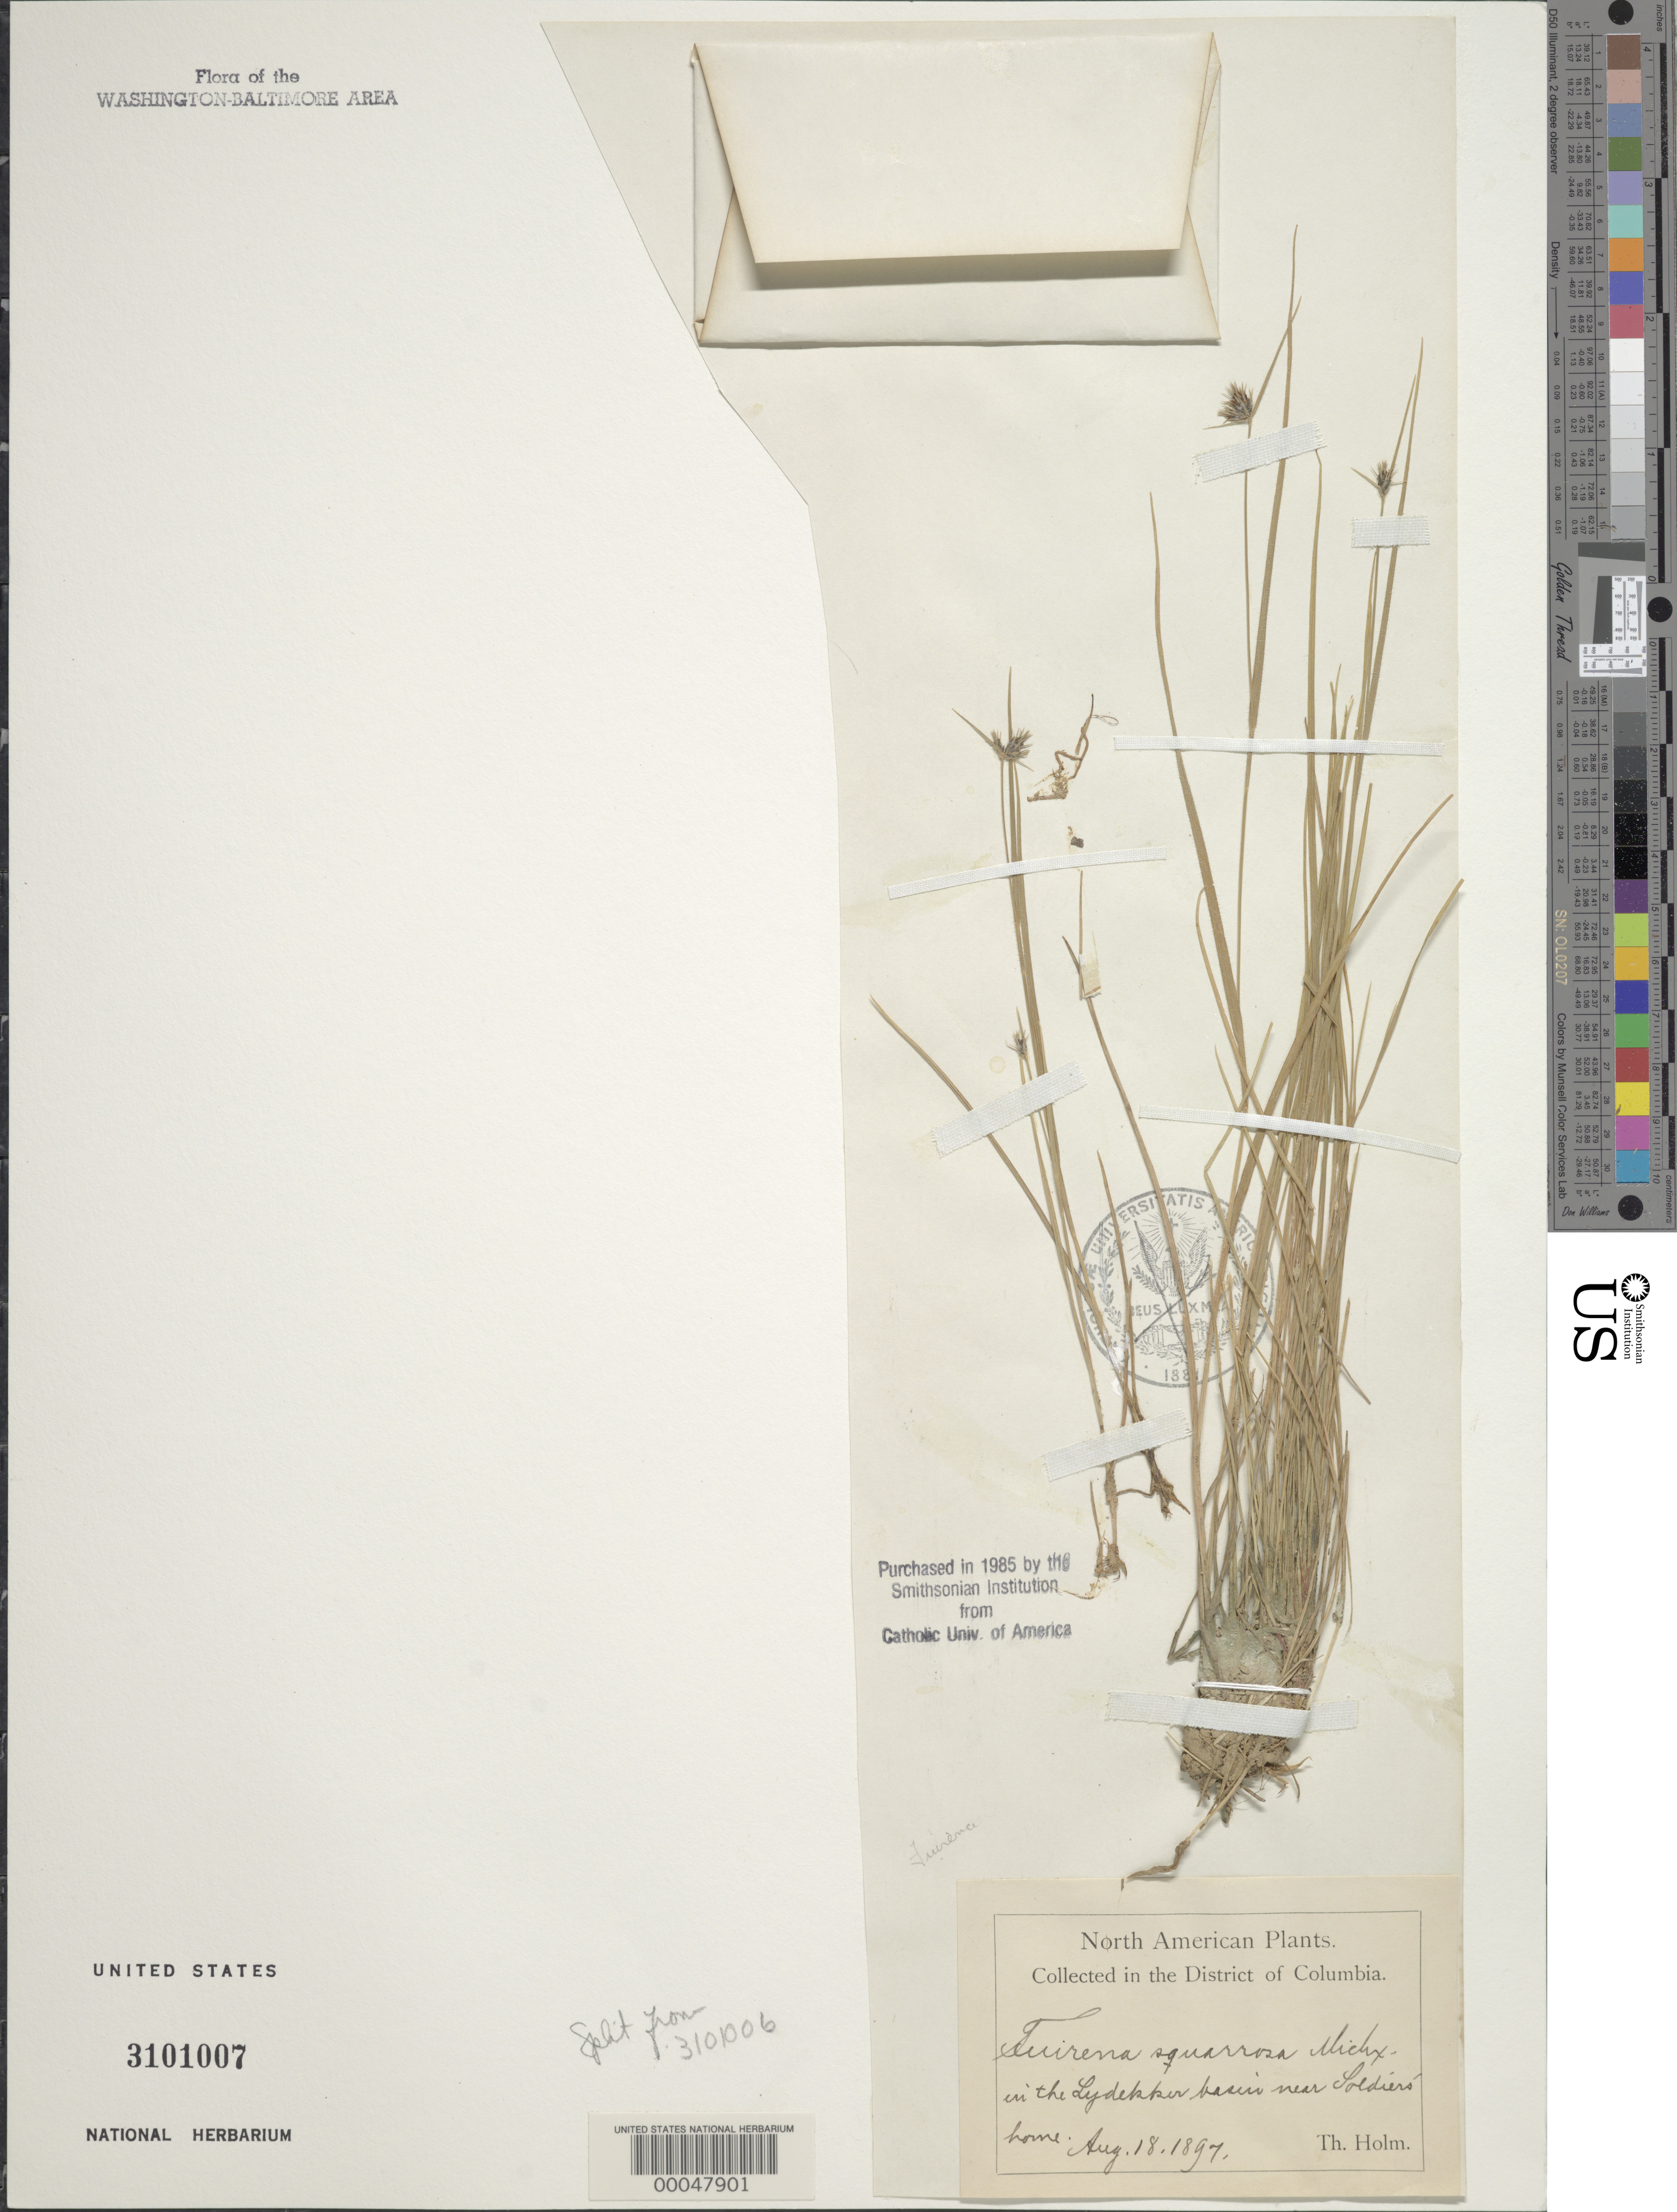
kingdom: Plantae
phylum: Tracheophyta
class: Liliopsida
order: Poales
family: Cyperaceae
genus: Fuirena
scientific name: Fuirena squarrosa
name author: Michx.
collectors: T. Holm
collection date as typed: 18 Aug 1897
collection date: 1897-08-18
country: United States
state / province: District of Columbia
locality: The Lydekker Basin near Soldier's Home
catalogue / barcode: US 3101007